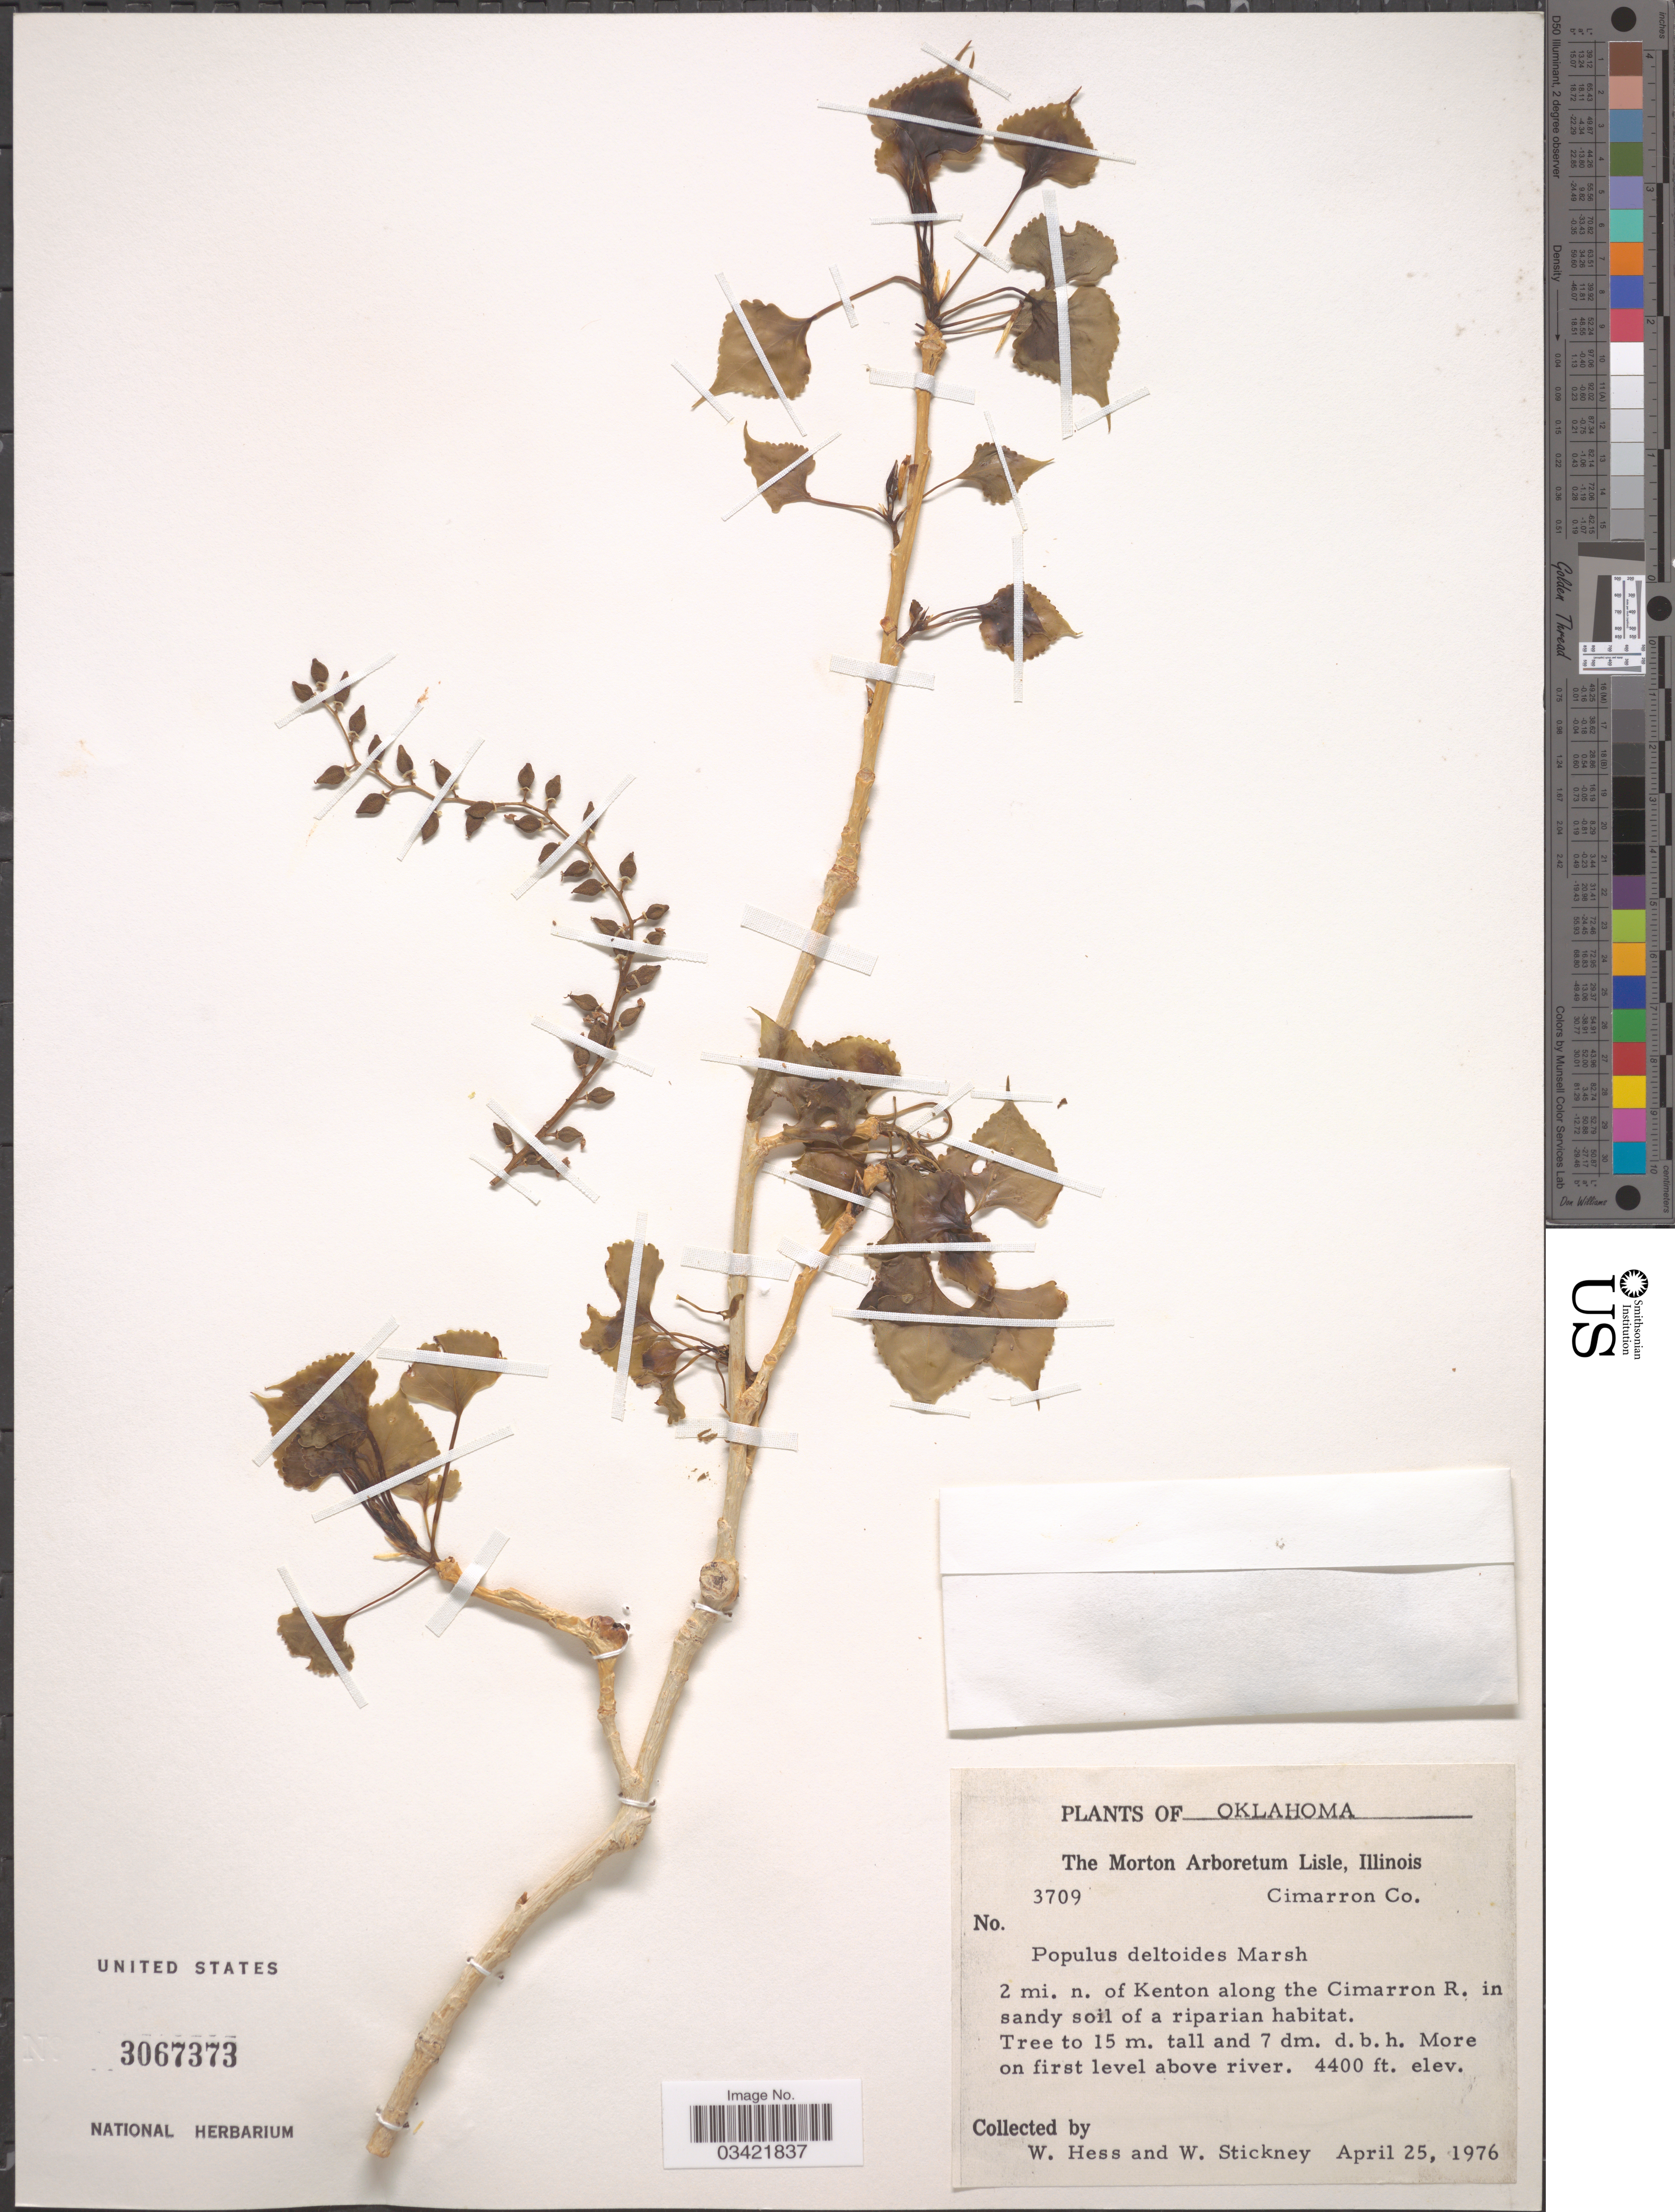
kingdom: Plantae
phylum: Tracheophyta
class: Magnoliopsida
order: Malpighiales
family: Salicaceae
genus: Populus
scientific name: Populus deltoides subsp. deltoides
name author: W. Bartram ex Marshall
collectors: W. Hess & W. Stickney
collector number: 3709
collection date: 1976-04-25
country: United States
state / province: Oklahoma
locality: Cimarron Co. 2 mi. n. of Kenton along the Cimarron R. More on first level above river.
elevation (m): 1341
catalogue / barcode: US 3067373